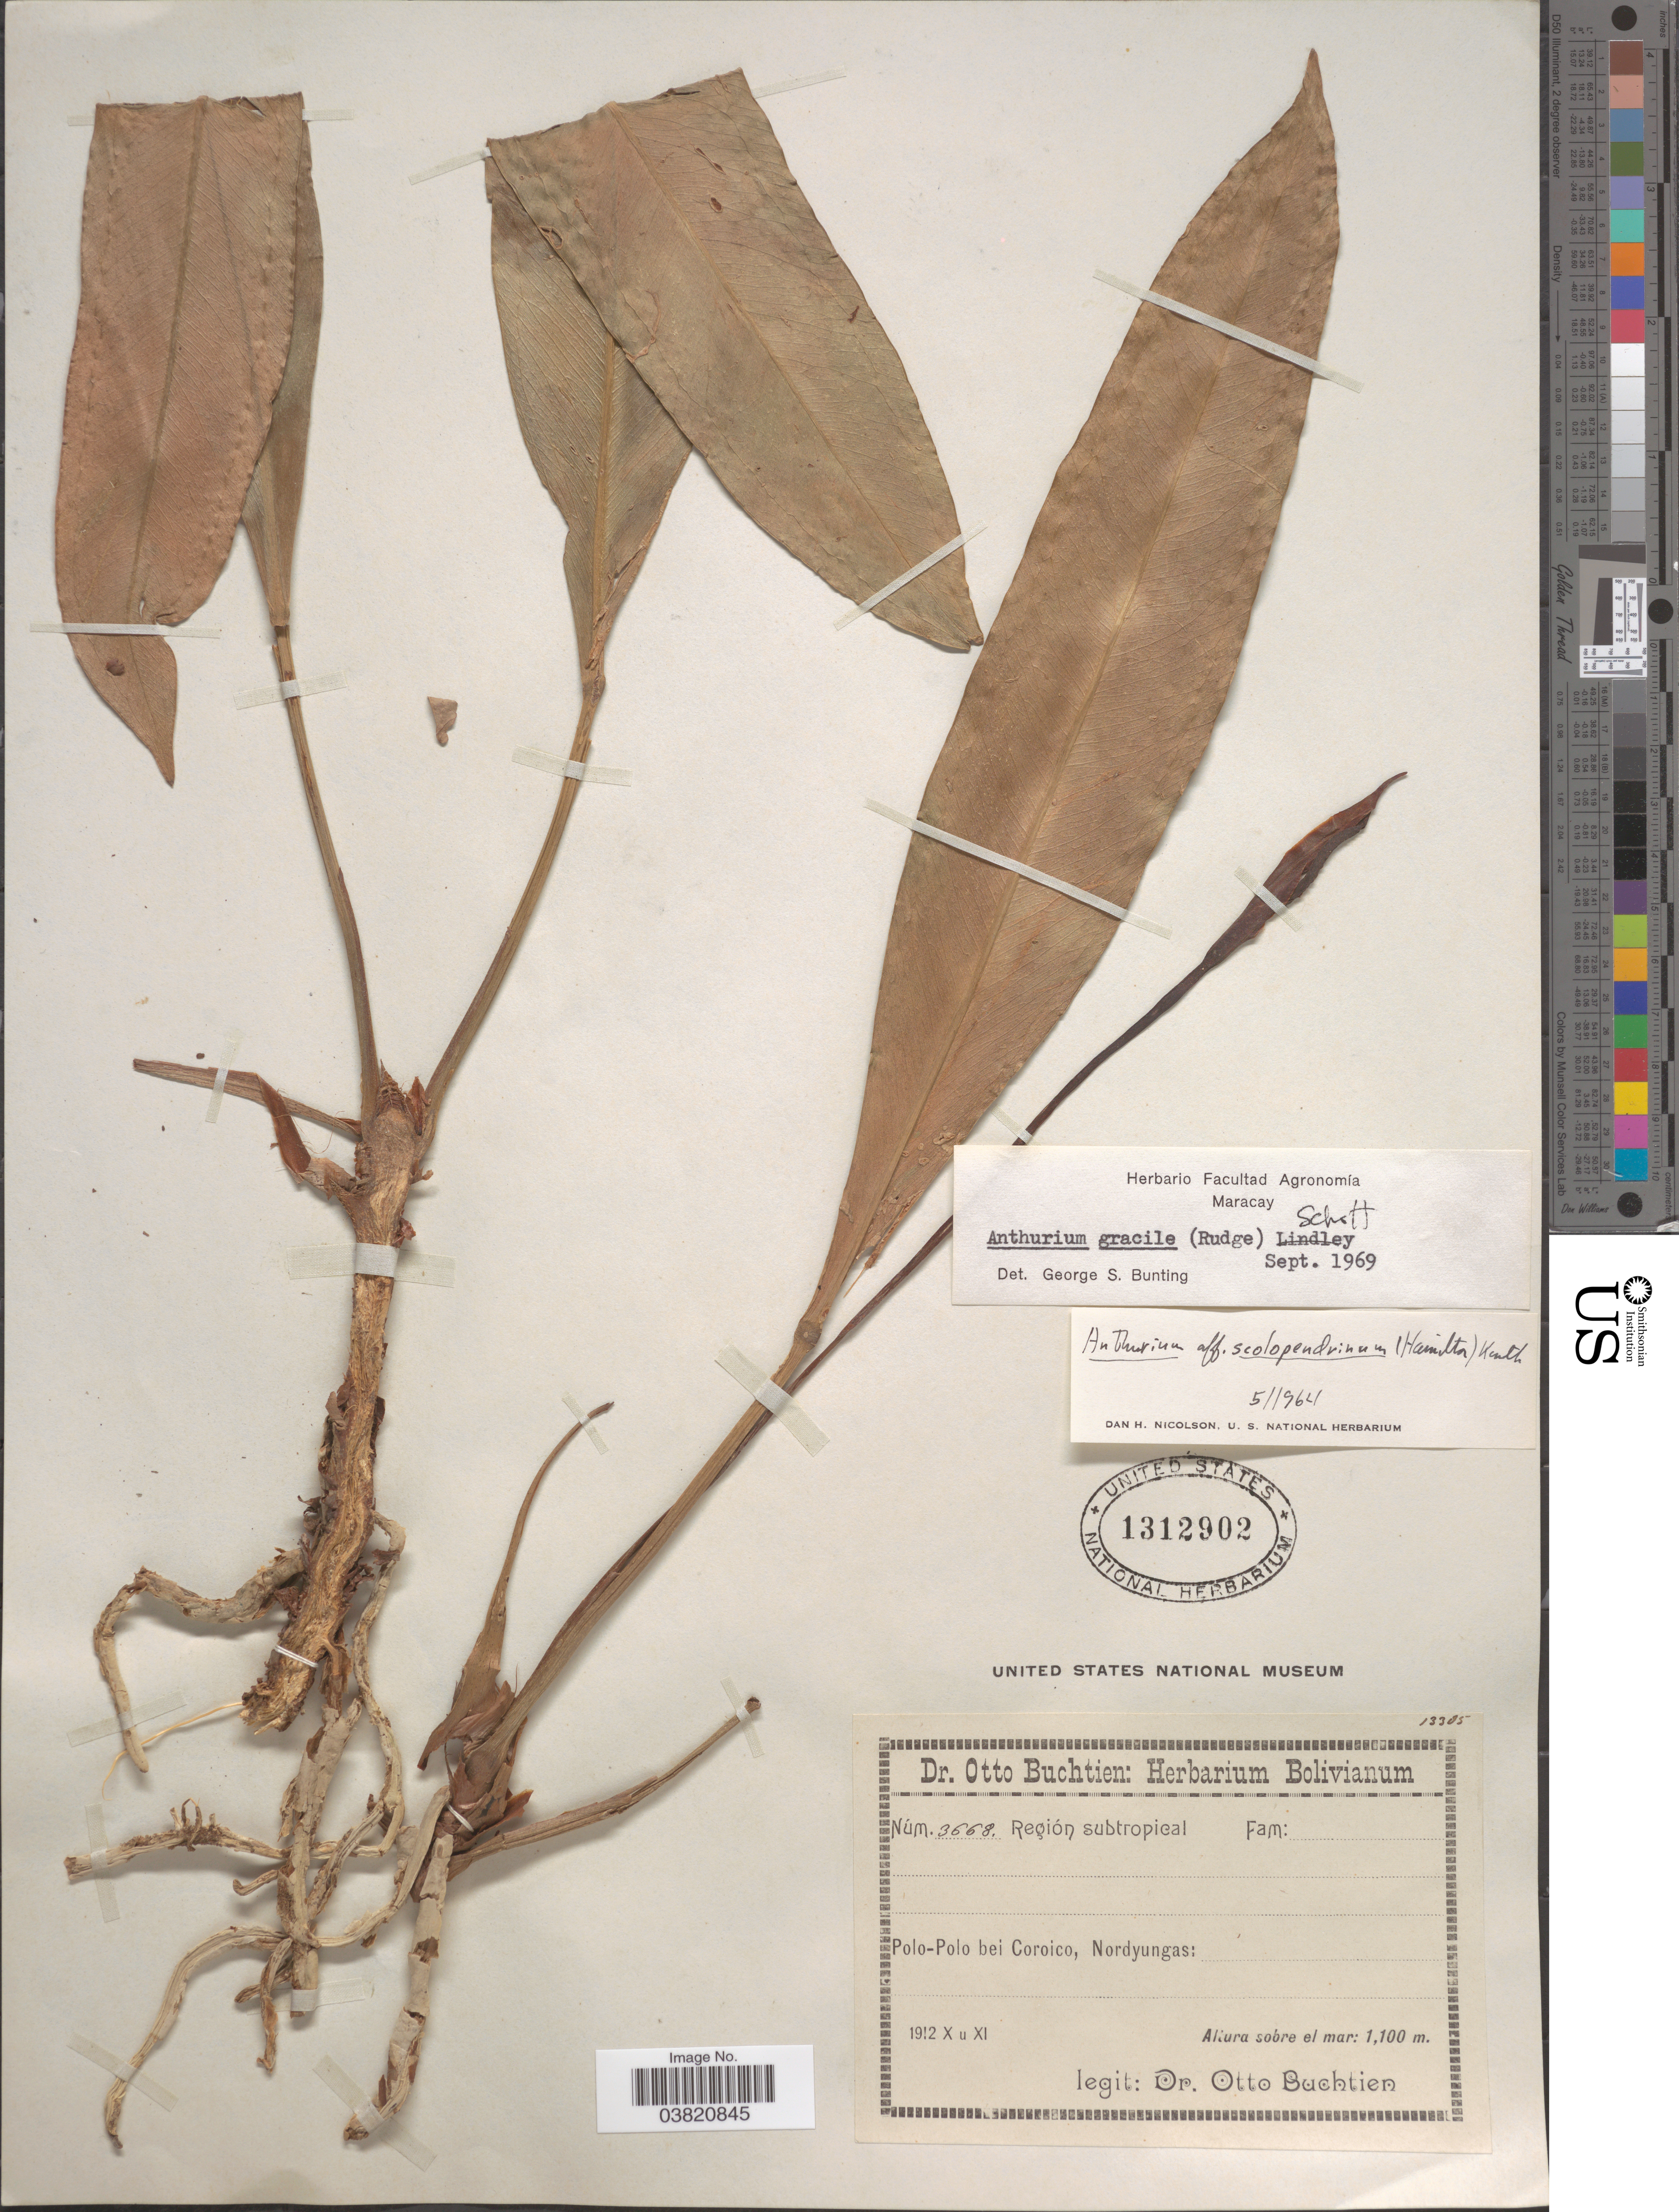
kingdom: Plantae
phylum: Tracheophyta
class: Liliopsida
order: Alismatales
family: Araceae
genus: Anthurium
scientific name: Anthurium gracile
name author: (Rudge) Schott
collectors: O. Buchtien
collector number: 3668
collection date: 1912-10/1912-11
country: Bolivia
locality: Región subtropical. Polo-Polo bei Coroico, Nordyungas.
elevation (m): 1100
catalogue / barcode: US 1312902